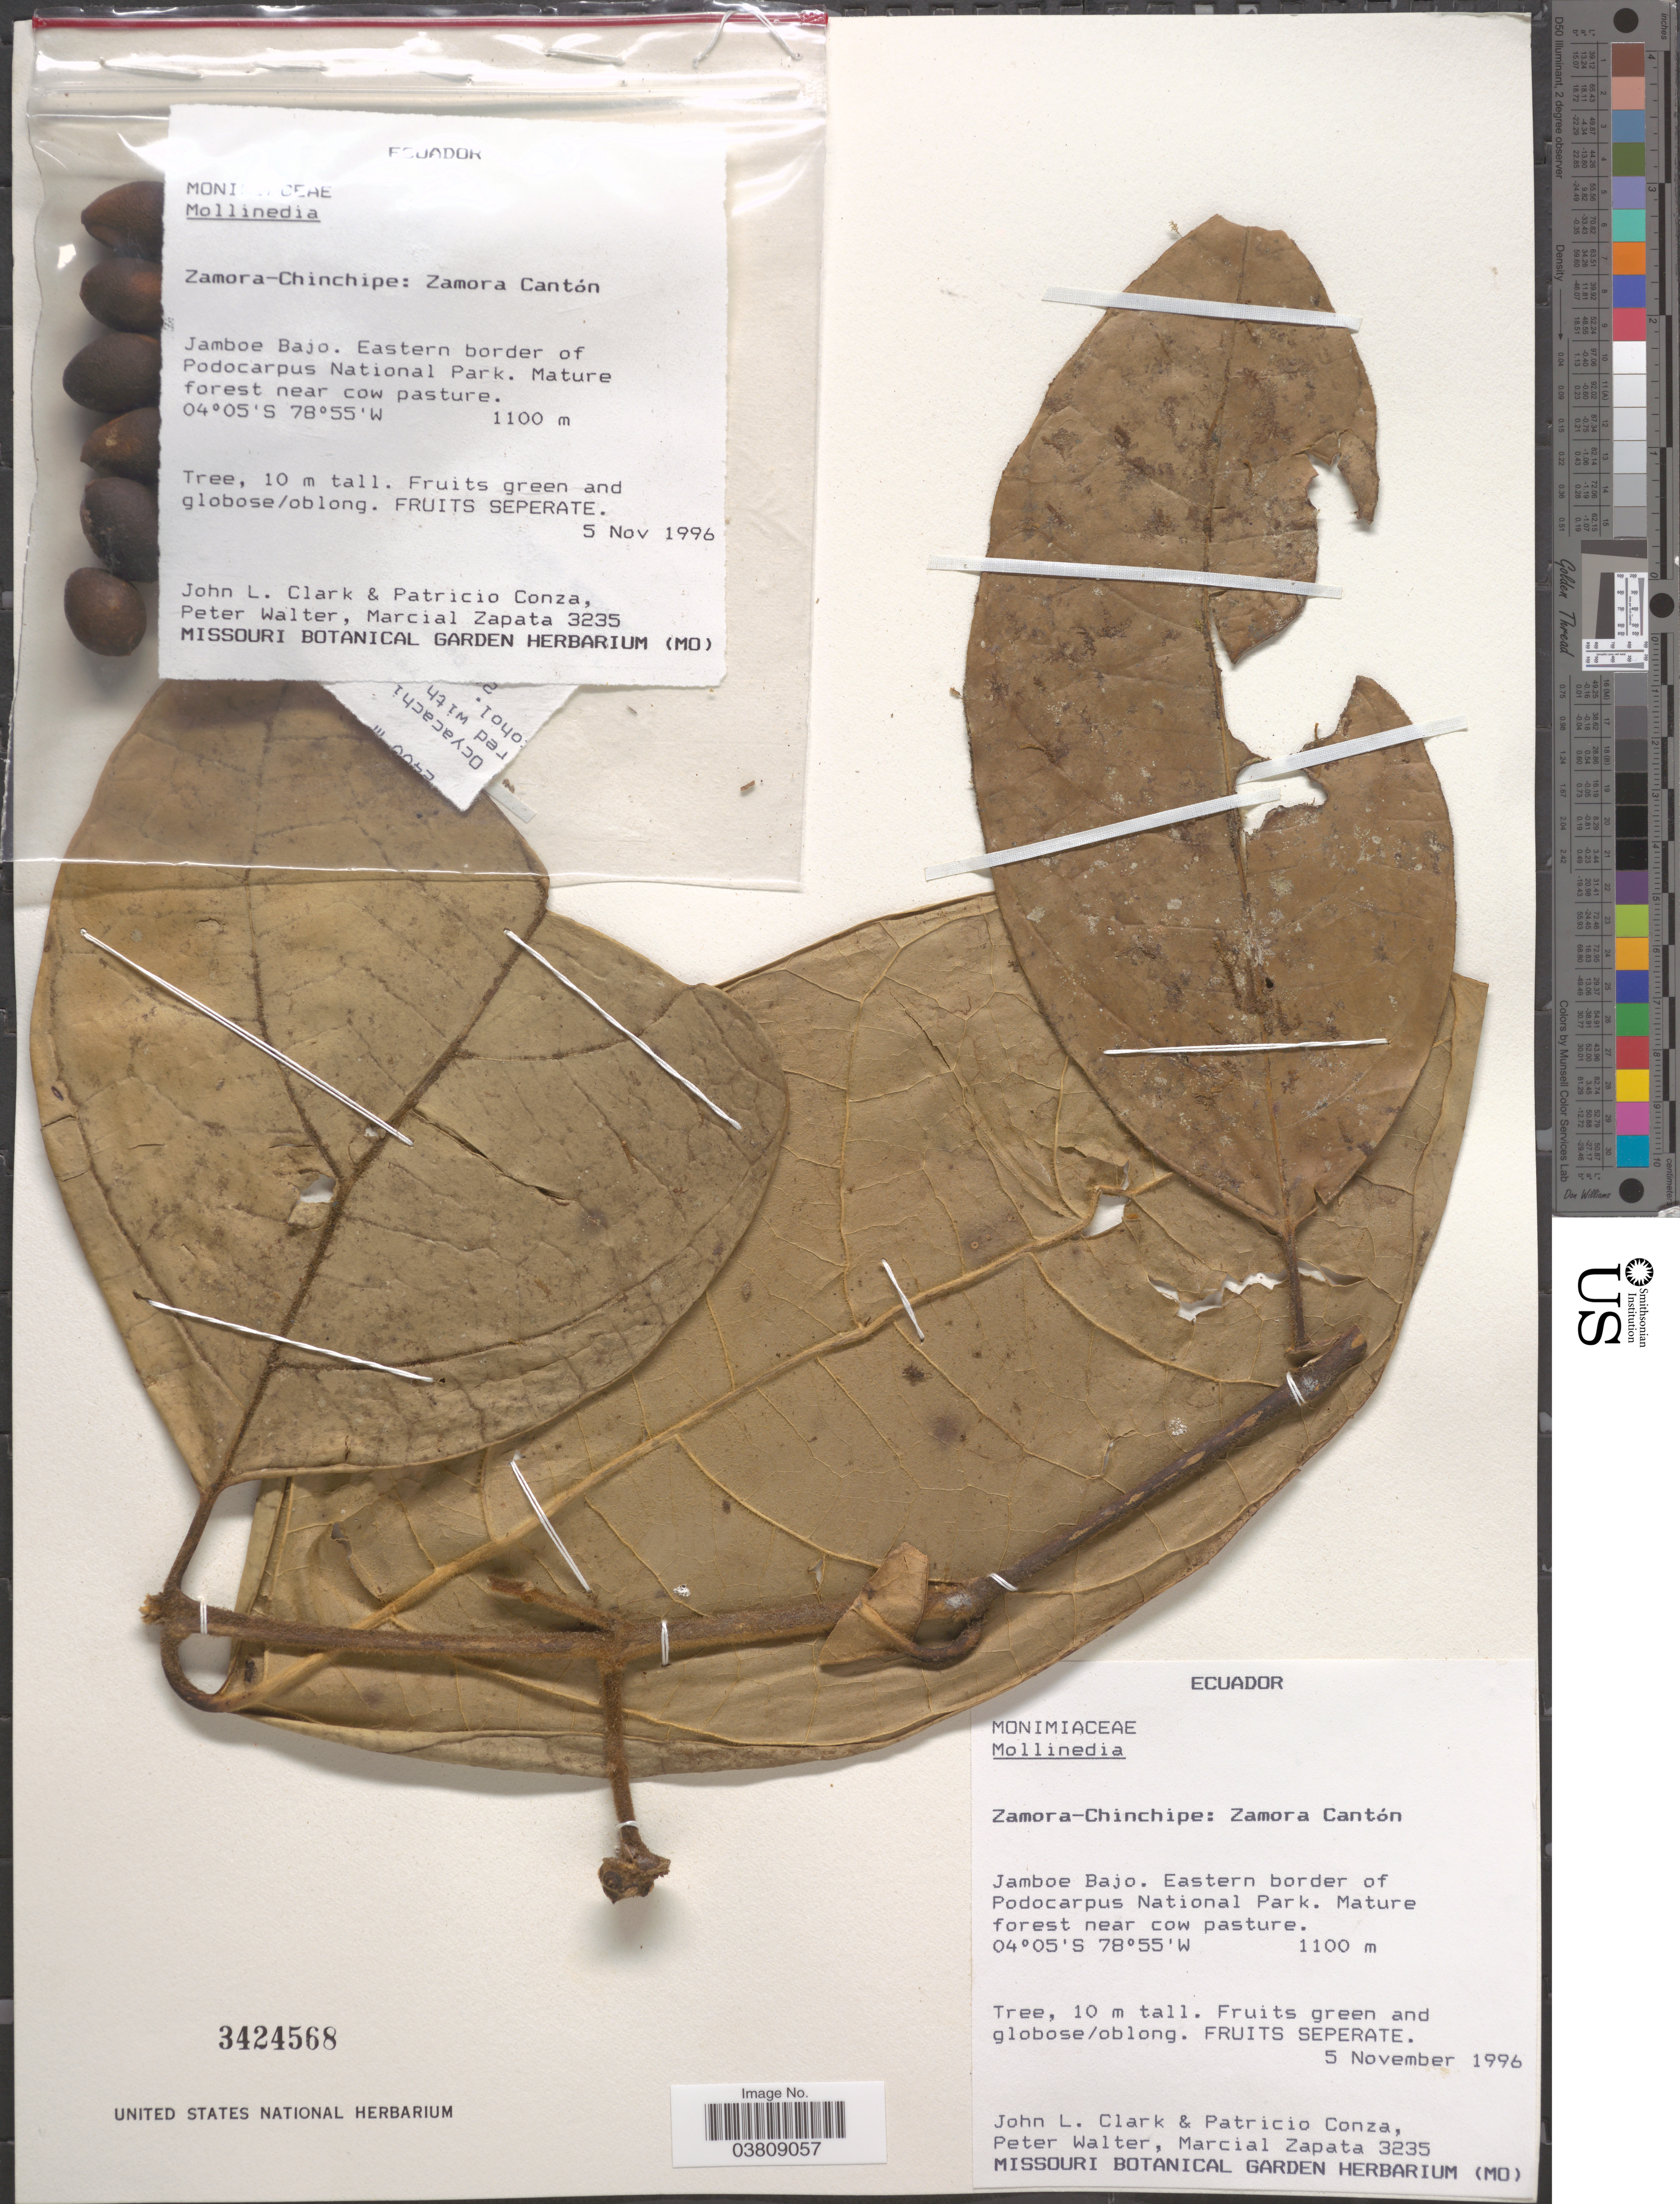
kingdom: Plantae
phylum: Tracheophyta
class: Magnoliopsida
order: Laurales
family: Monimiaceae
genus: Mollinedia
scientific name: Mollinedia sp.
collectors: J. L. Clark, P. Conza, P. Walter & M. Zapata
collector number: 3235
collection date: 1996-11-05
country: Ecuador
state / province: Zamora-Chinchipe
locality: Zamora Cantón. Jamboe Bajo. Eastern border of Podocarpus National Park. Mature forest near cow pasture.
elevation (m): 1100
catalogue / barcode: US 3424568